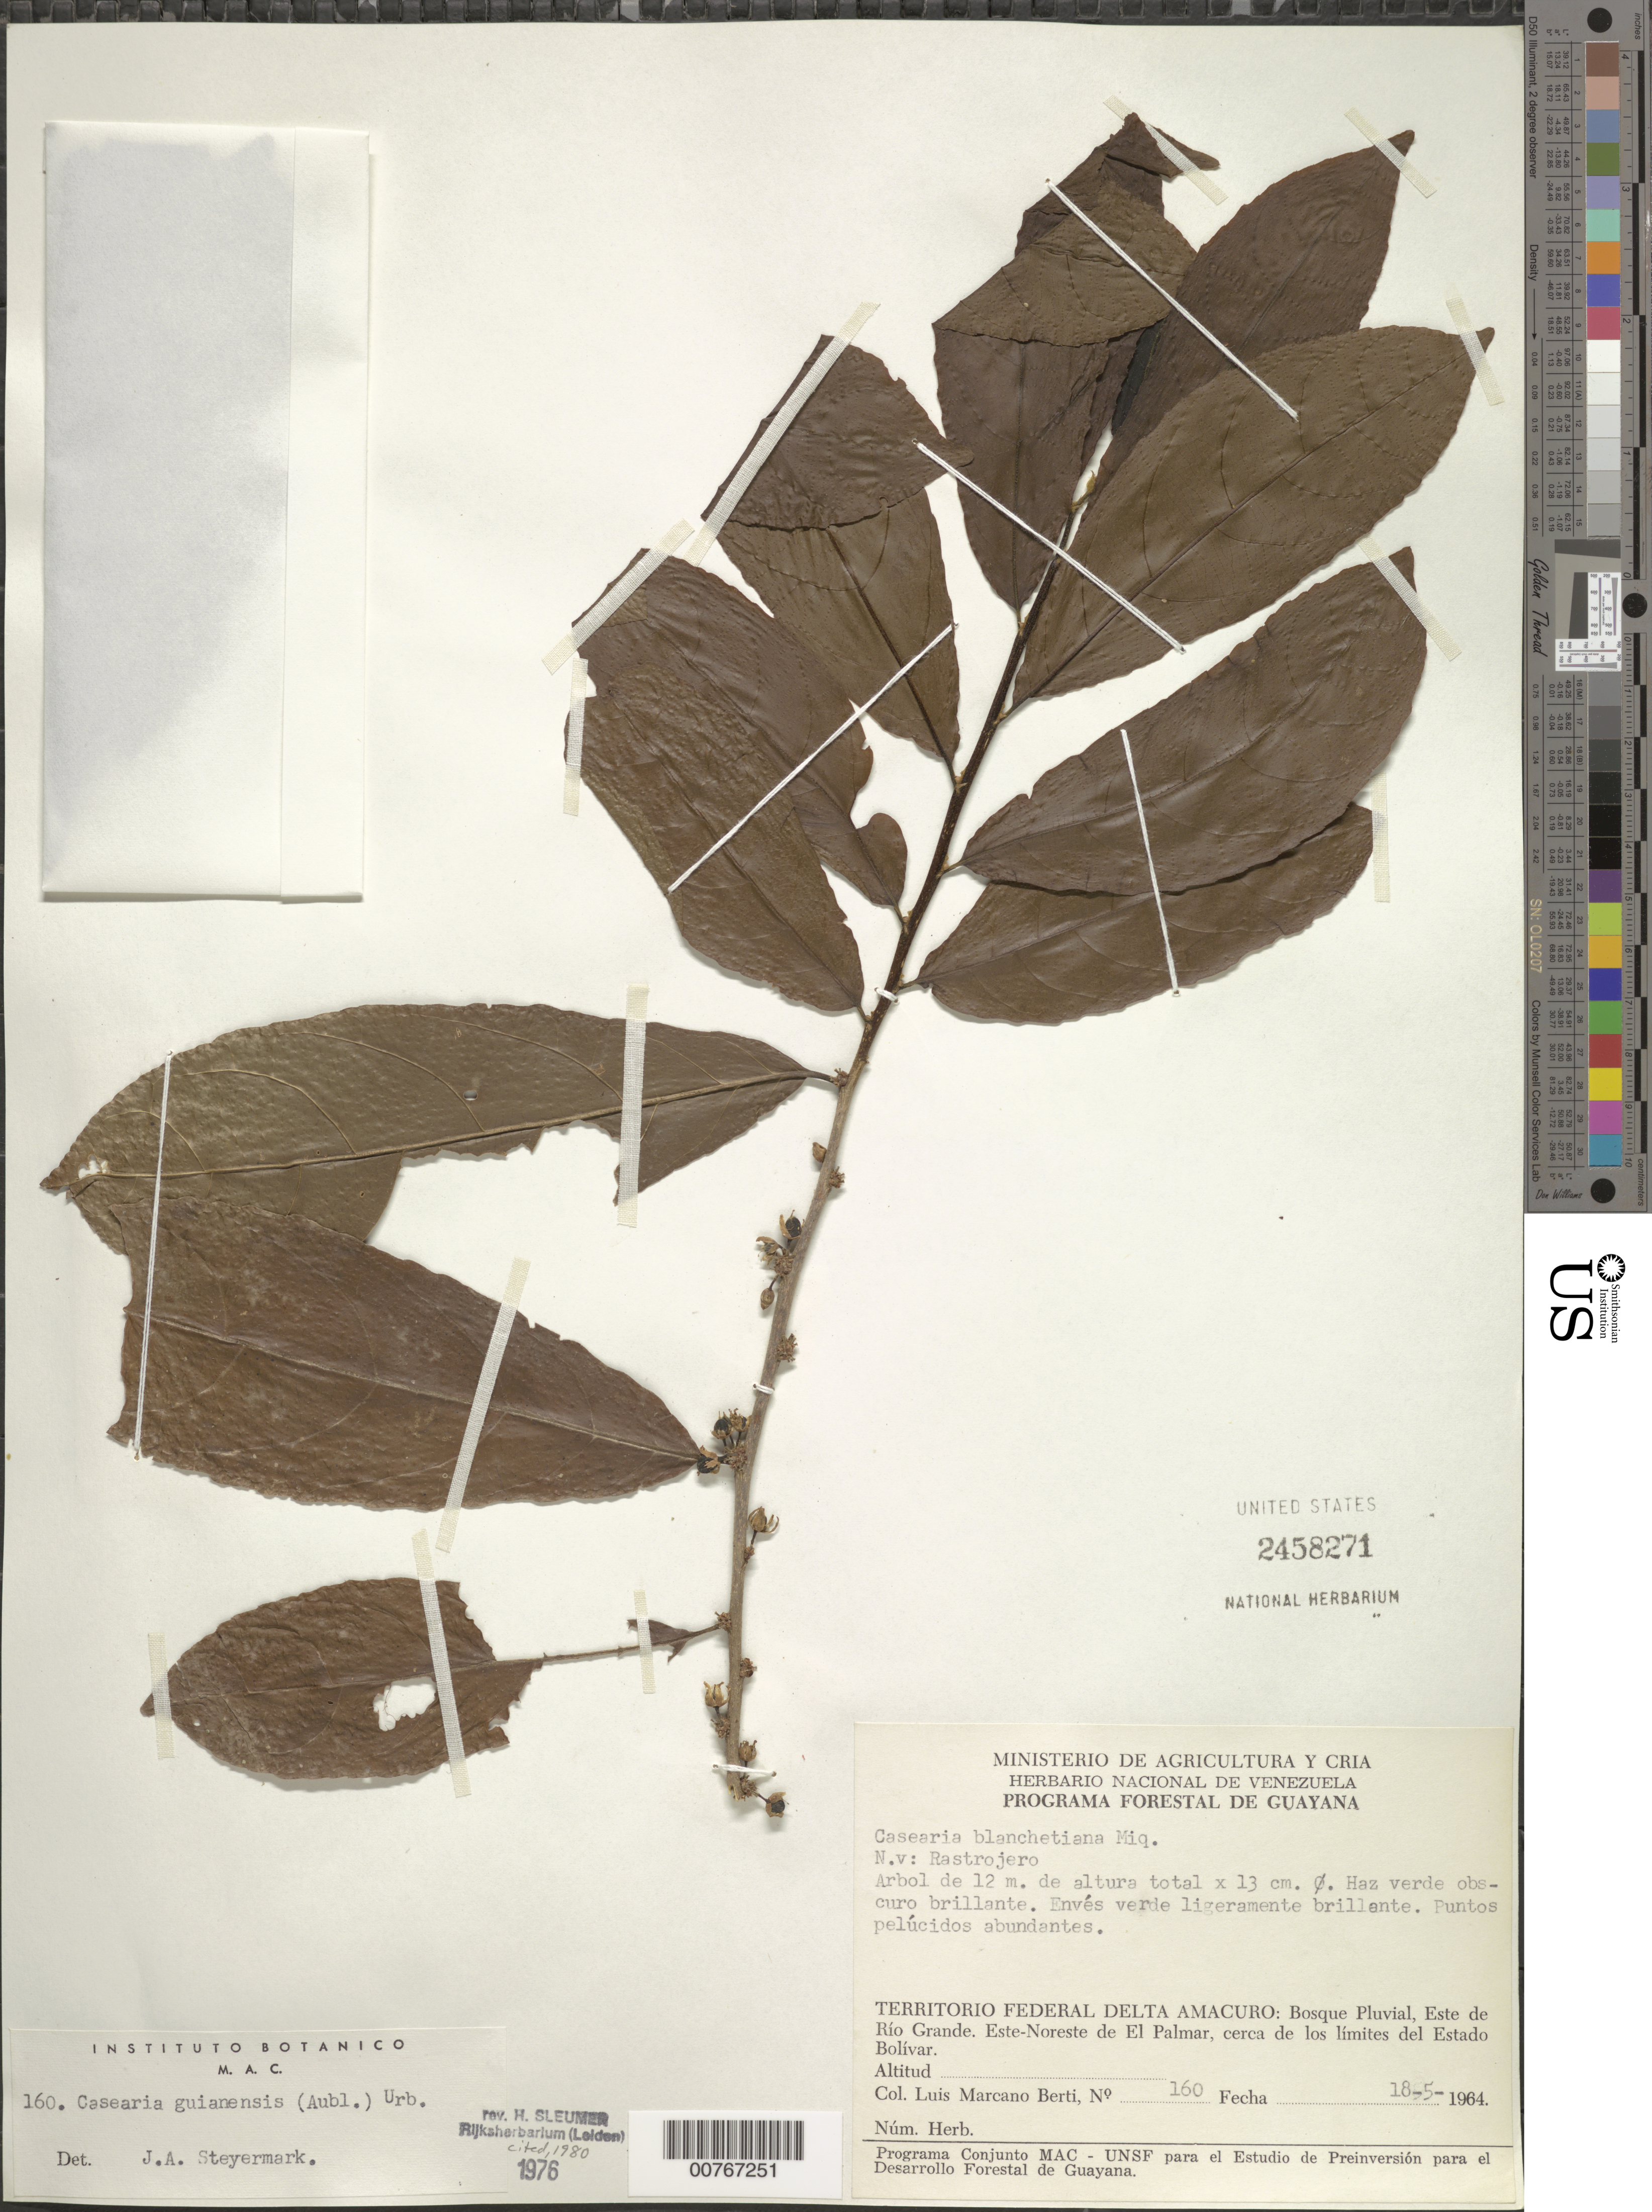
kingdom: Plantae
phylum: Tracheophyta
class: Magnoliopsida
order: Malpighiales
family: Salicaceae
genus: Casearia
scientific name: Casearia guianensis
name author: (Aubl.) Urb.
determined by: Sleumer, H. O.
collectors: L. Marcano-Berti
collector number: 160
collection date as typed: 18-May-64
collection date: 1964-05-18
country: Venezuela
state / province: Delta Amacuro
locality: Este de Río Grande, ENE de El Palmar, cerca de los limites del Estado Bolívar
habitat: Bosque pluvial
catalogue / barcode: US 2458271